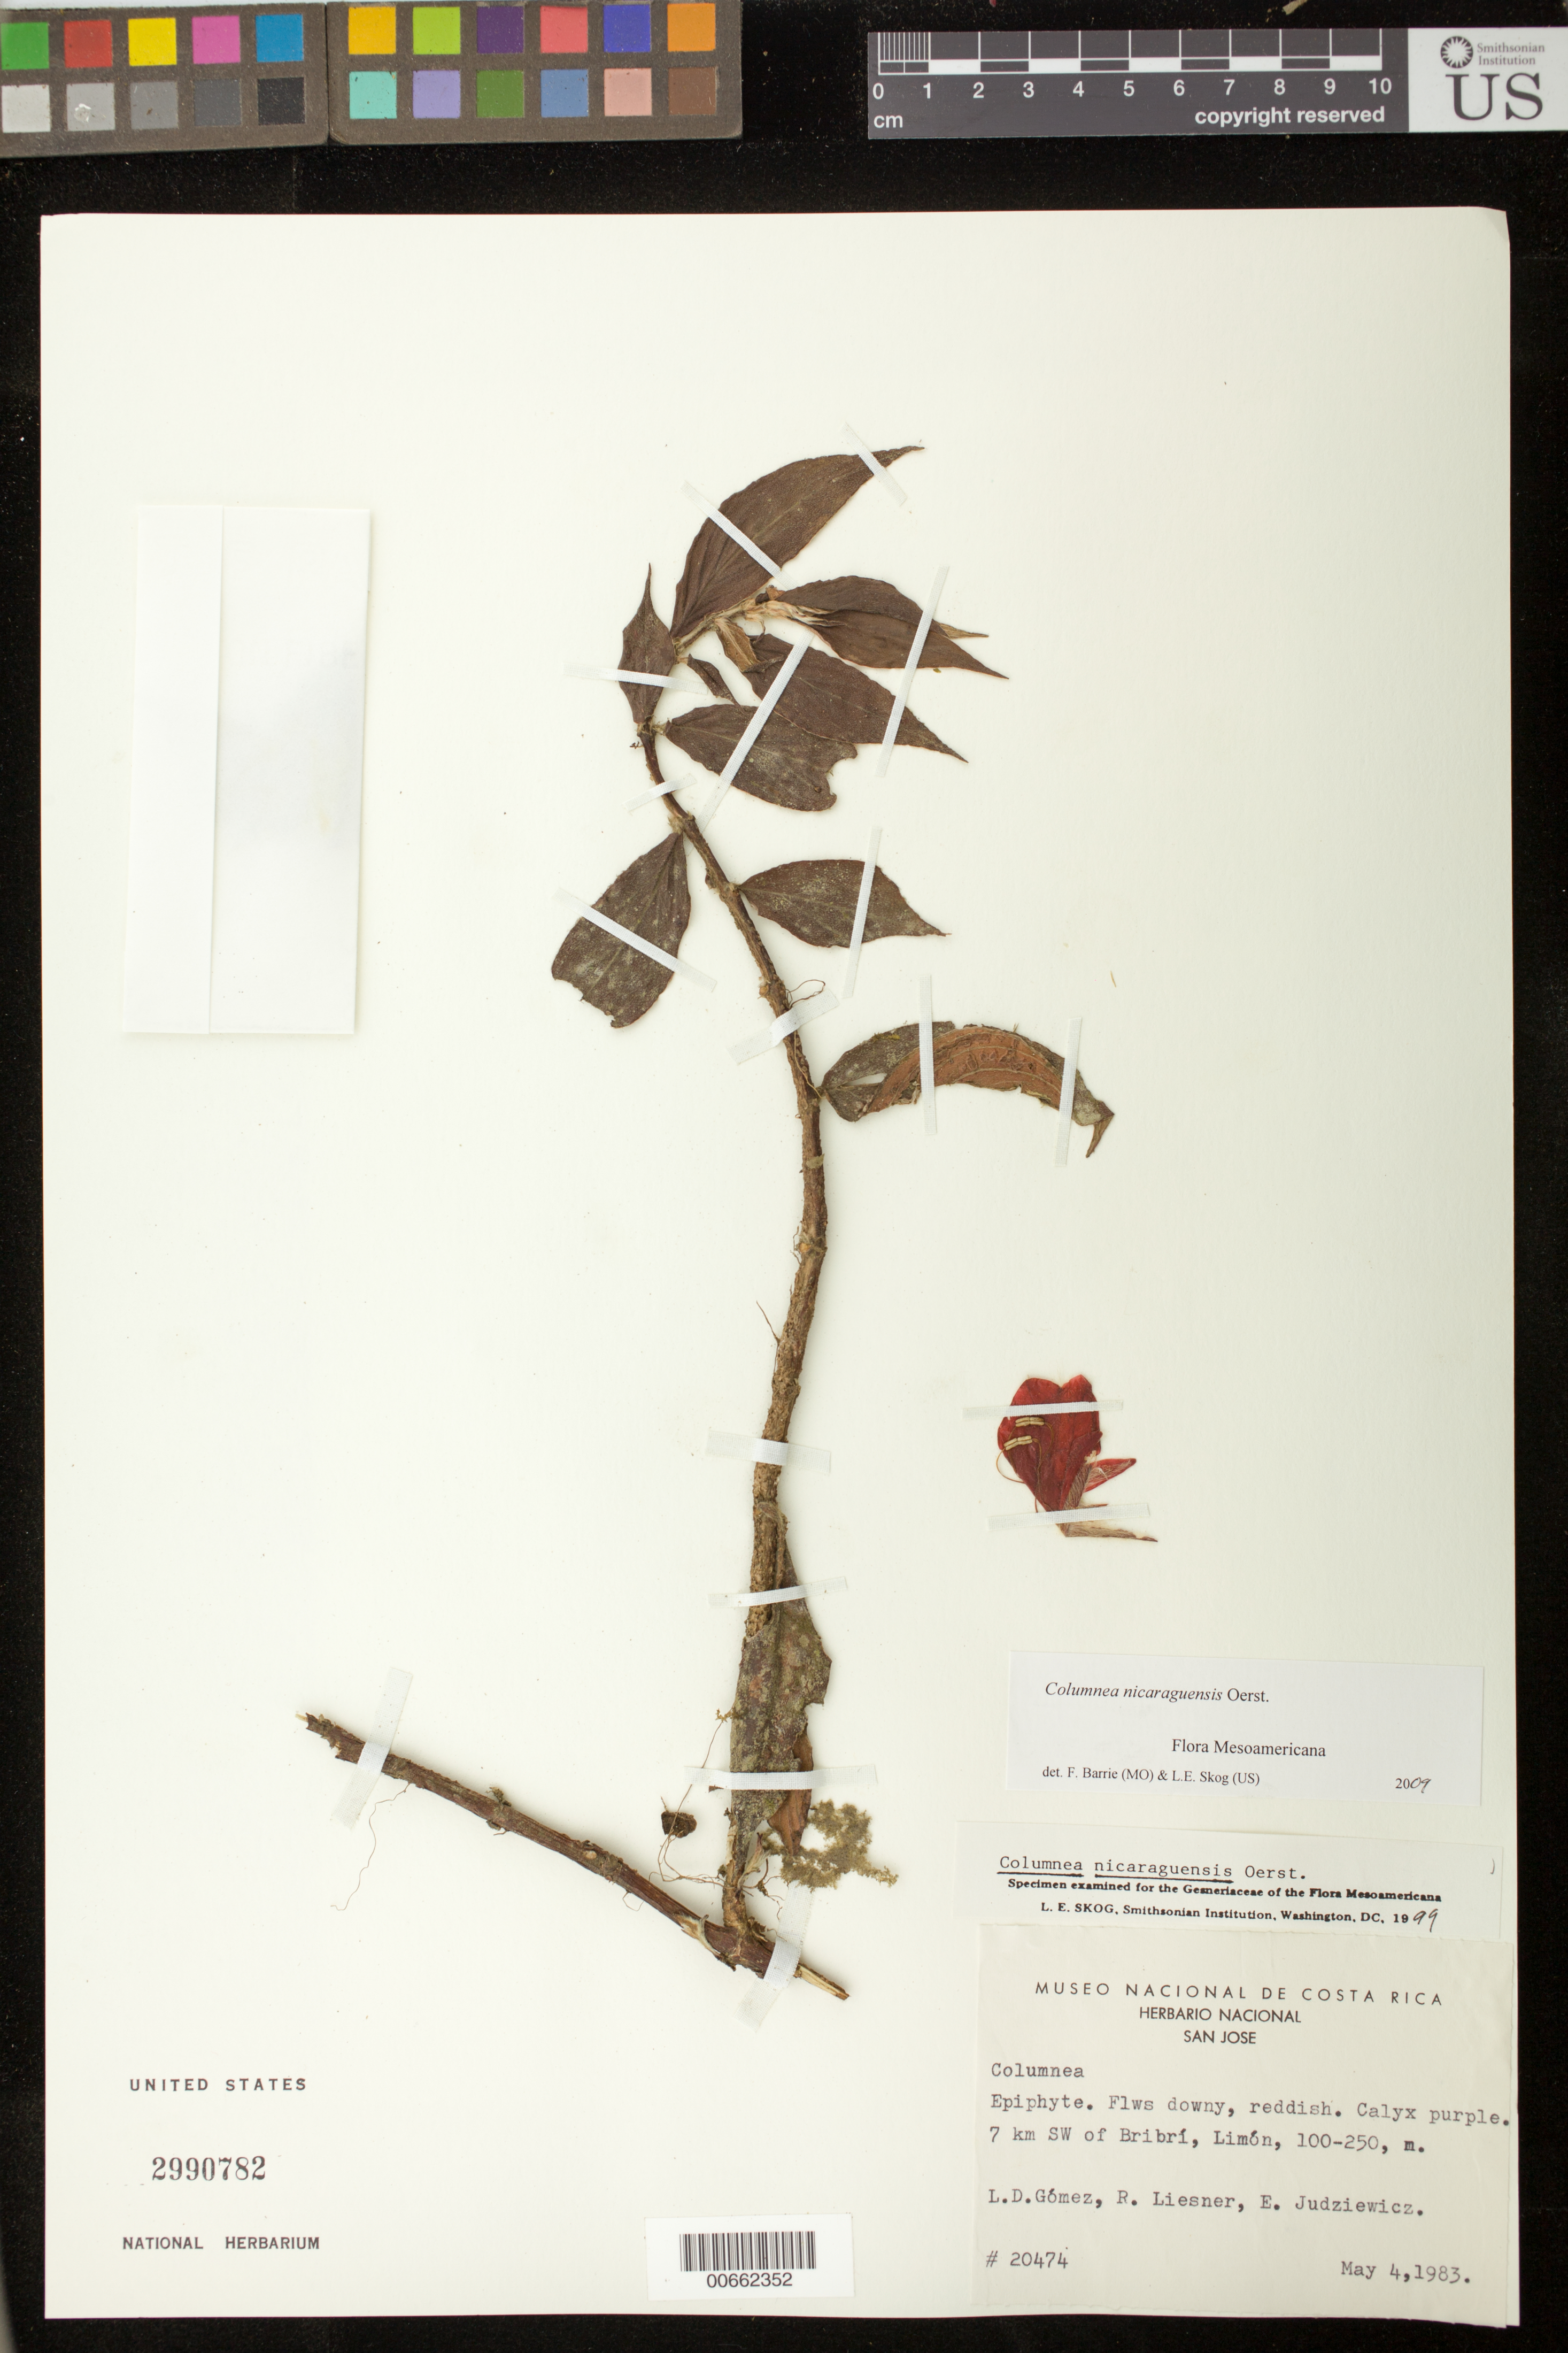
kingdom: Plantae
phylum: Tracheophyta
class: Magnoliopsida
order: Lamiales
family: Gesneriaceae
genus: Columnea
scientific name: Columnea nicaraguensis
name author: Oerst.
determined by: Skog, Laurence E.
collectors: L. D. Gómez, R. L. Liesner & E. J. Judziewicz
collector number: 20474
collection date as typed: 04 May 1983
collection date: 1983-05-04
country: Costa Rica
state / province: Limón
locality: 7 km SW of Bribrí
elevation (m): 100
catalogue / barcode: US 2990782